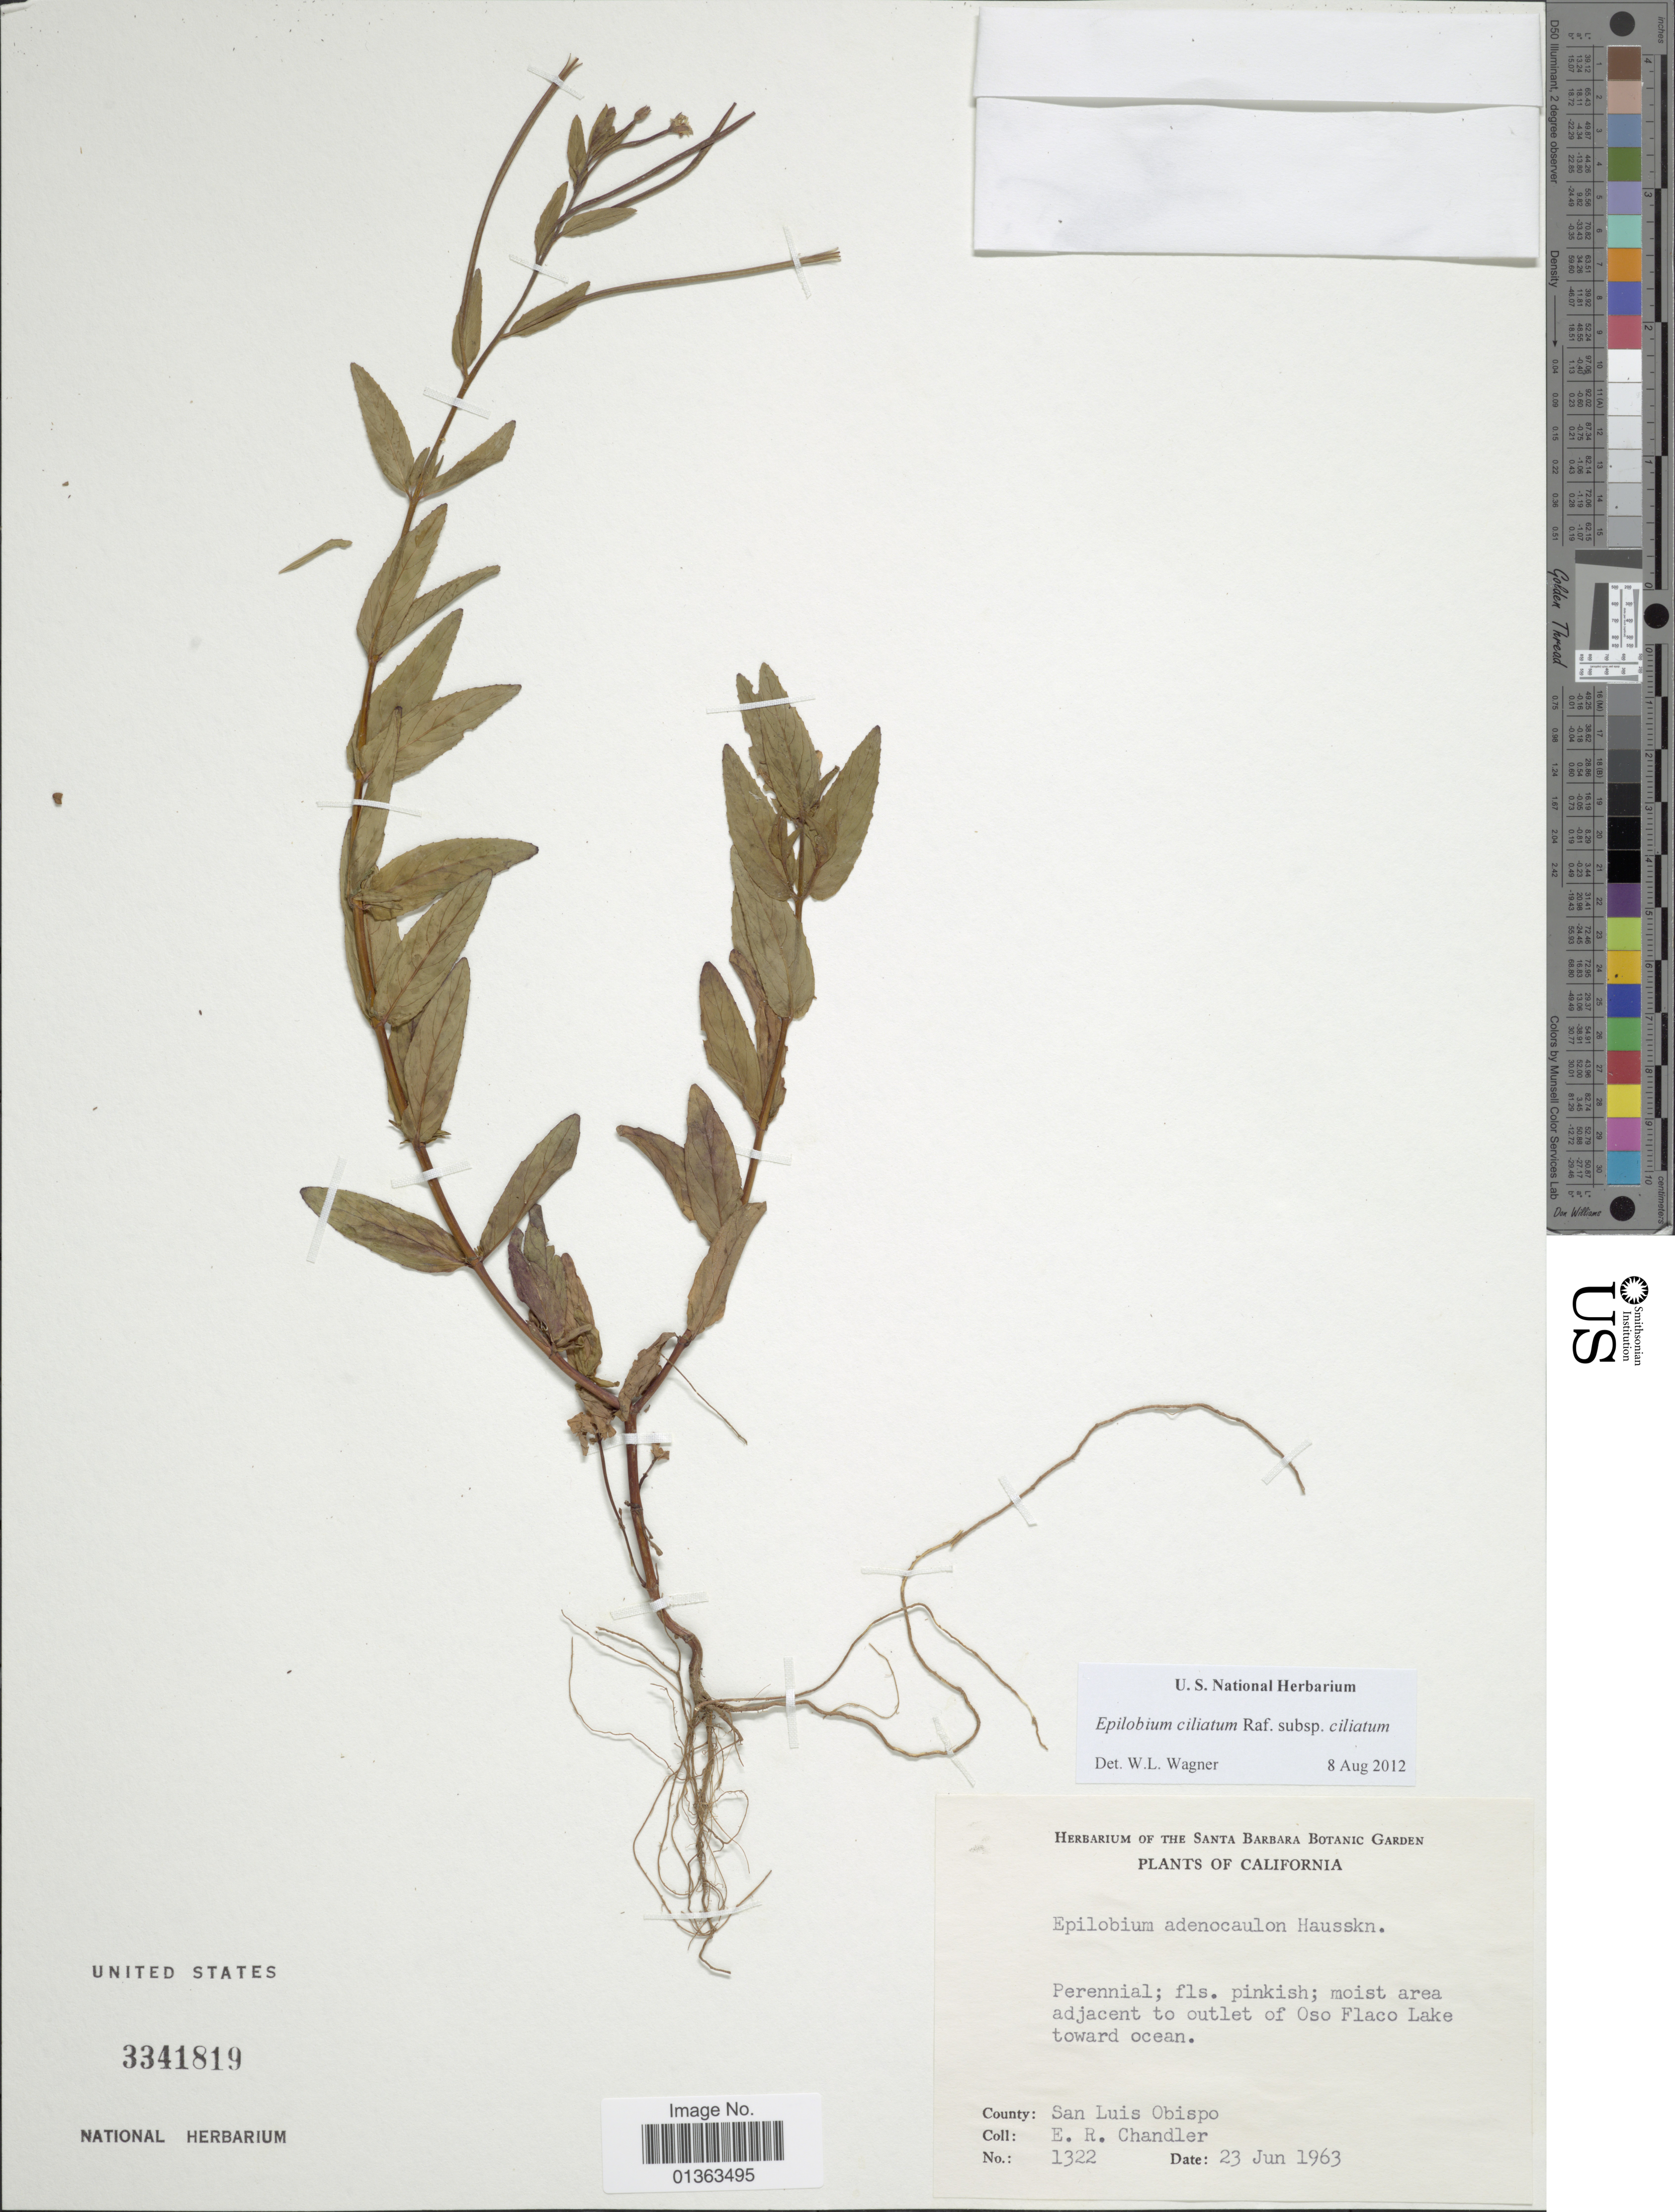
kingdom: Plantae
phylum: Tracheophyta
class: Magnoliopsida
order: Myrtales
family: Onagraceae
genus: Epilobium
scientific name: Epilobium ciliatum subsp. ciliatum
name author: Raf.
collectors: E. Chandler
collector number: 1322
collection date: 1963-06-23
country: United States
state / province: California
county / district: San Luis Obispo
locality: Moist area adjacent to outlet of Oso Flaco Lake toward ocean. County: San Luis Obispo.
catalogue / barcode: US 3341819